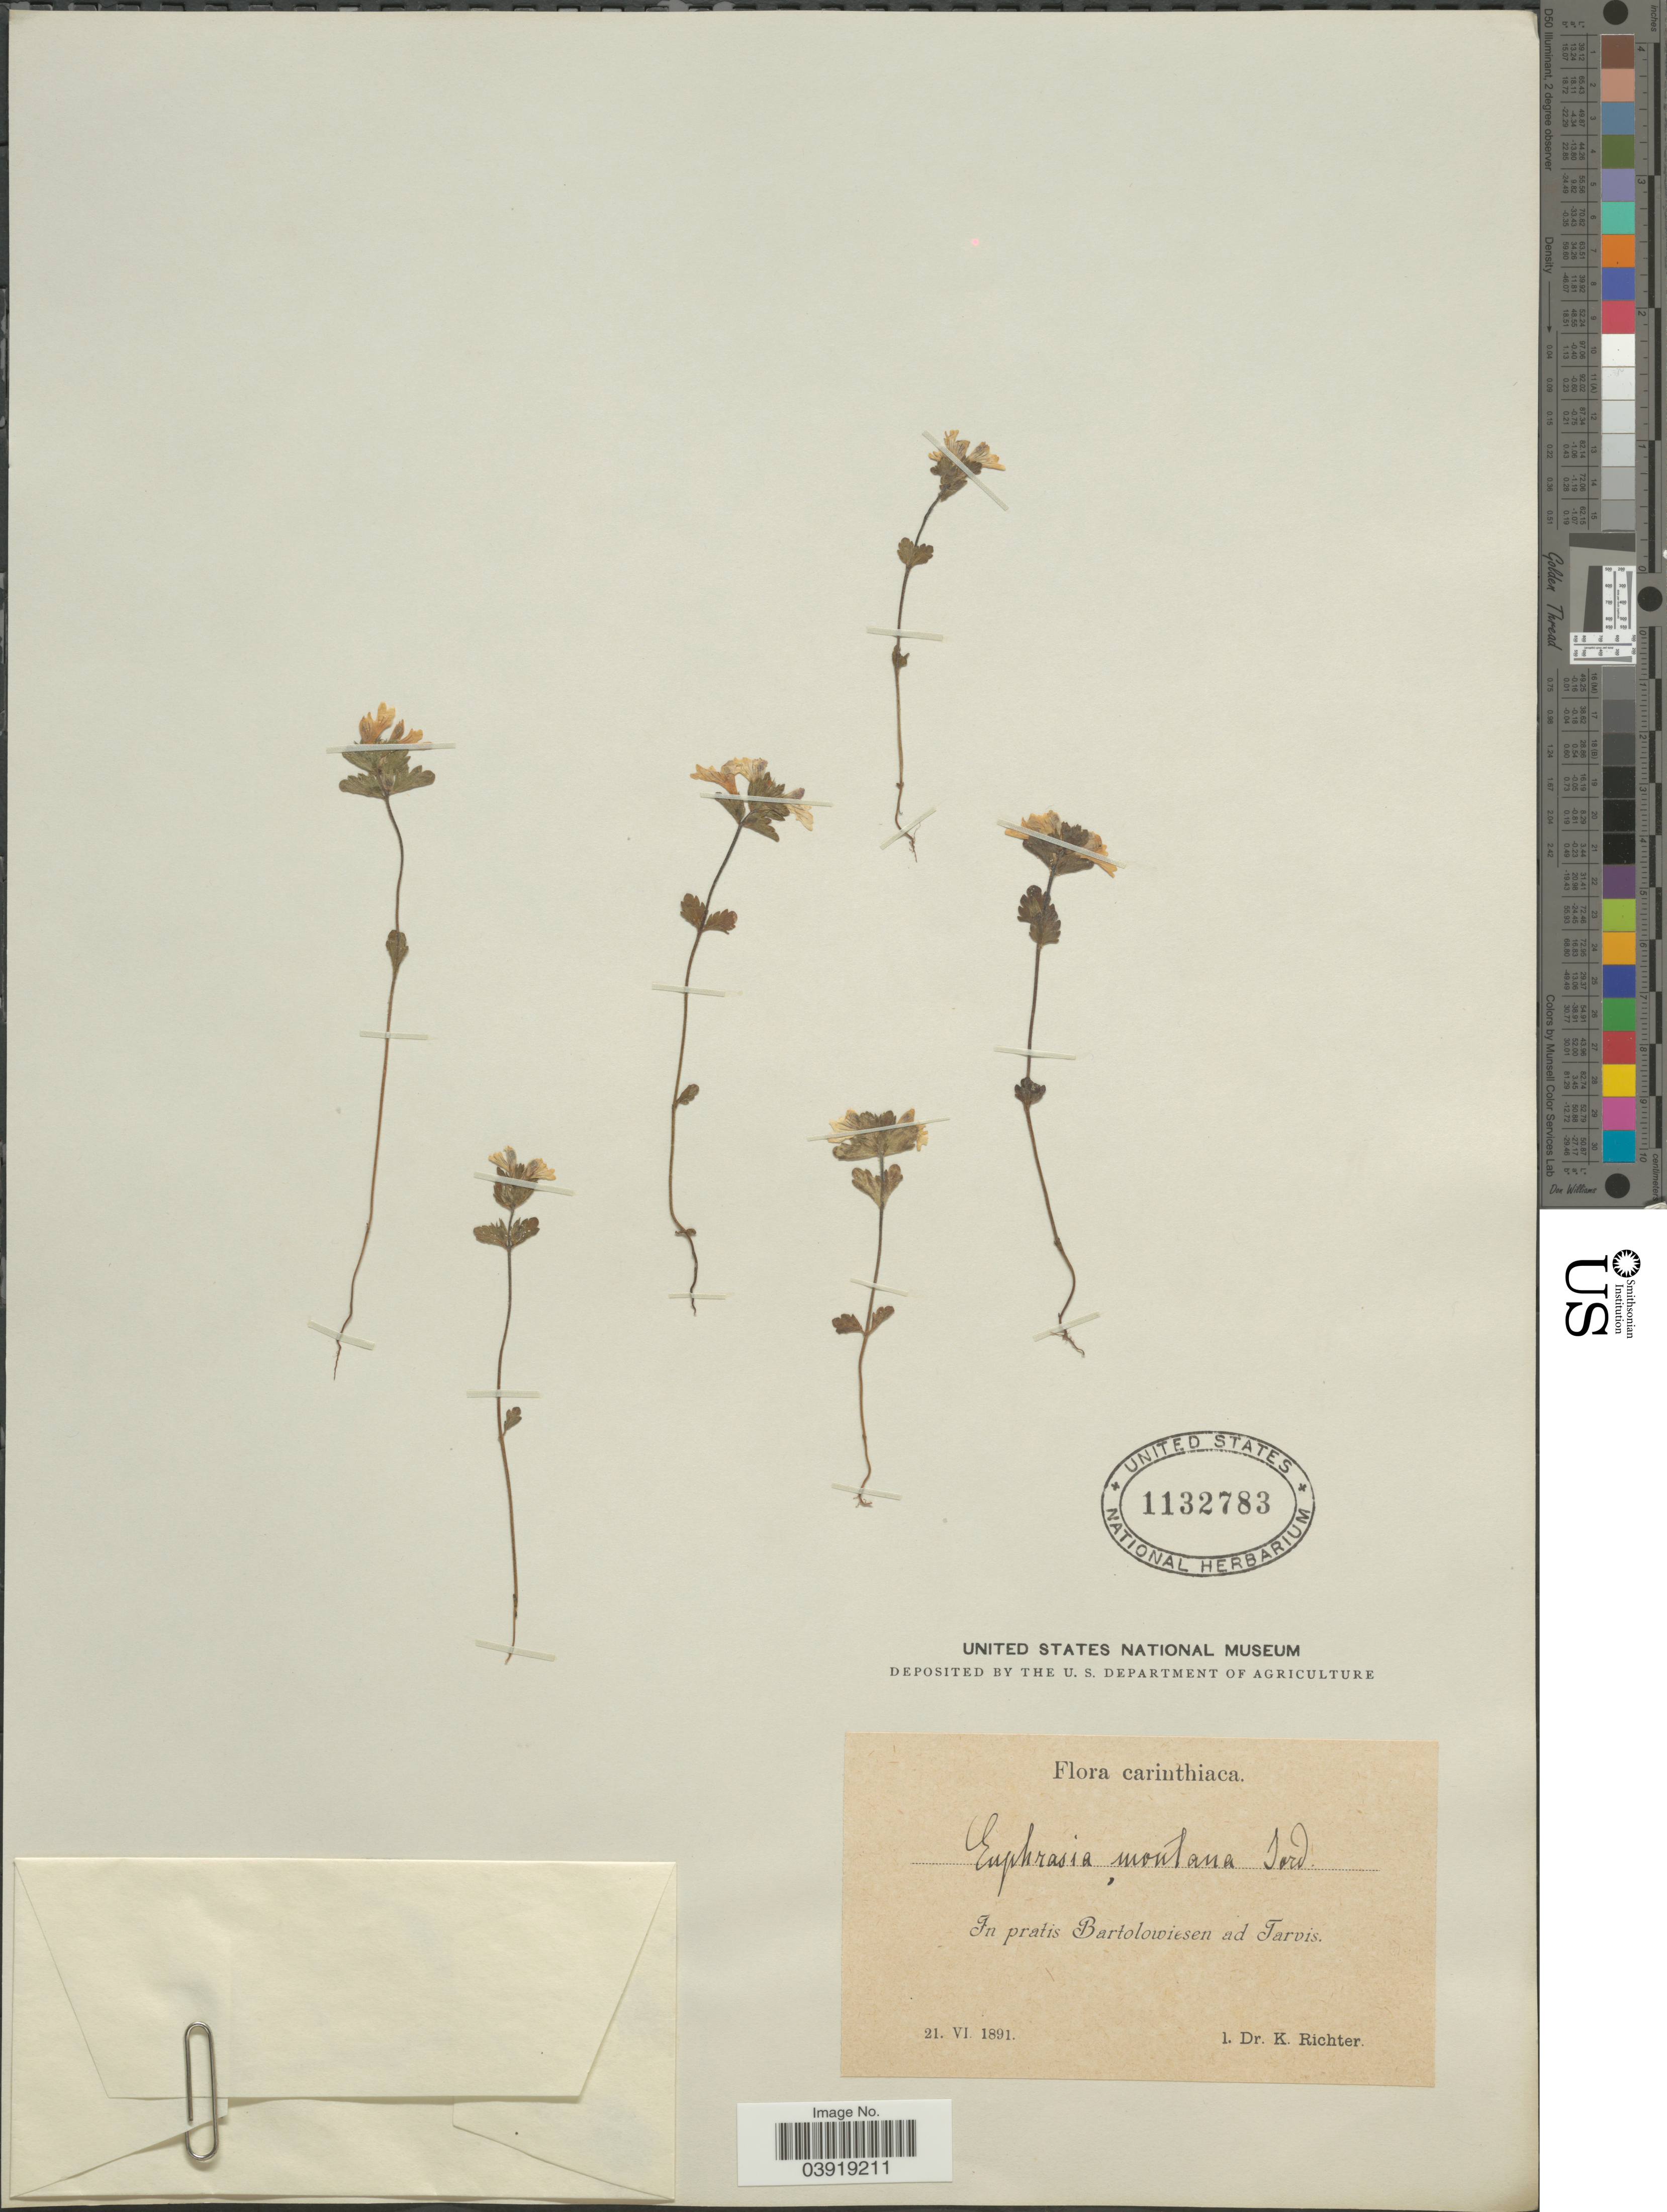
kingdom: Plantae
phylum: Tracheophyta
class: Magnoliopsida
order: Lamiales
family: Orobanchaceae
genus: Euphrasia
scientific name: Euphrasia montana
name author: Jord.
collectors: K. Richter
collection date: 1891-06-21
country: Austria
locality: Carinthiaca. In pratis Bartolowiesen ad Tarvis.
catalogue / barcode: US 1132783